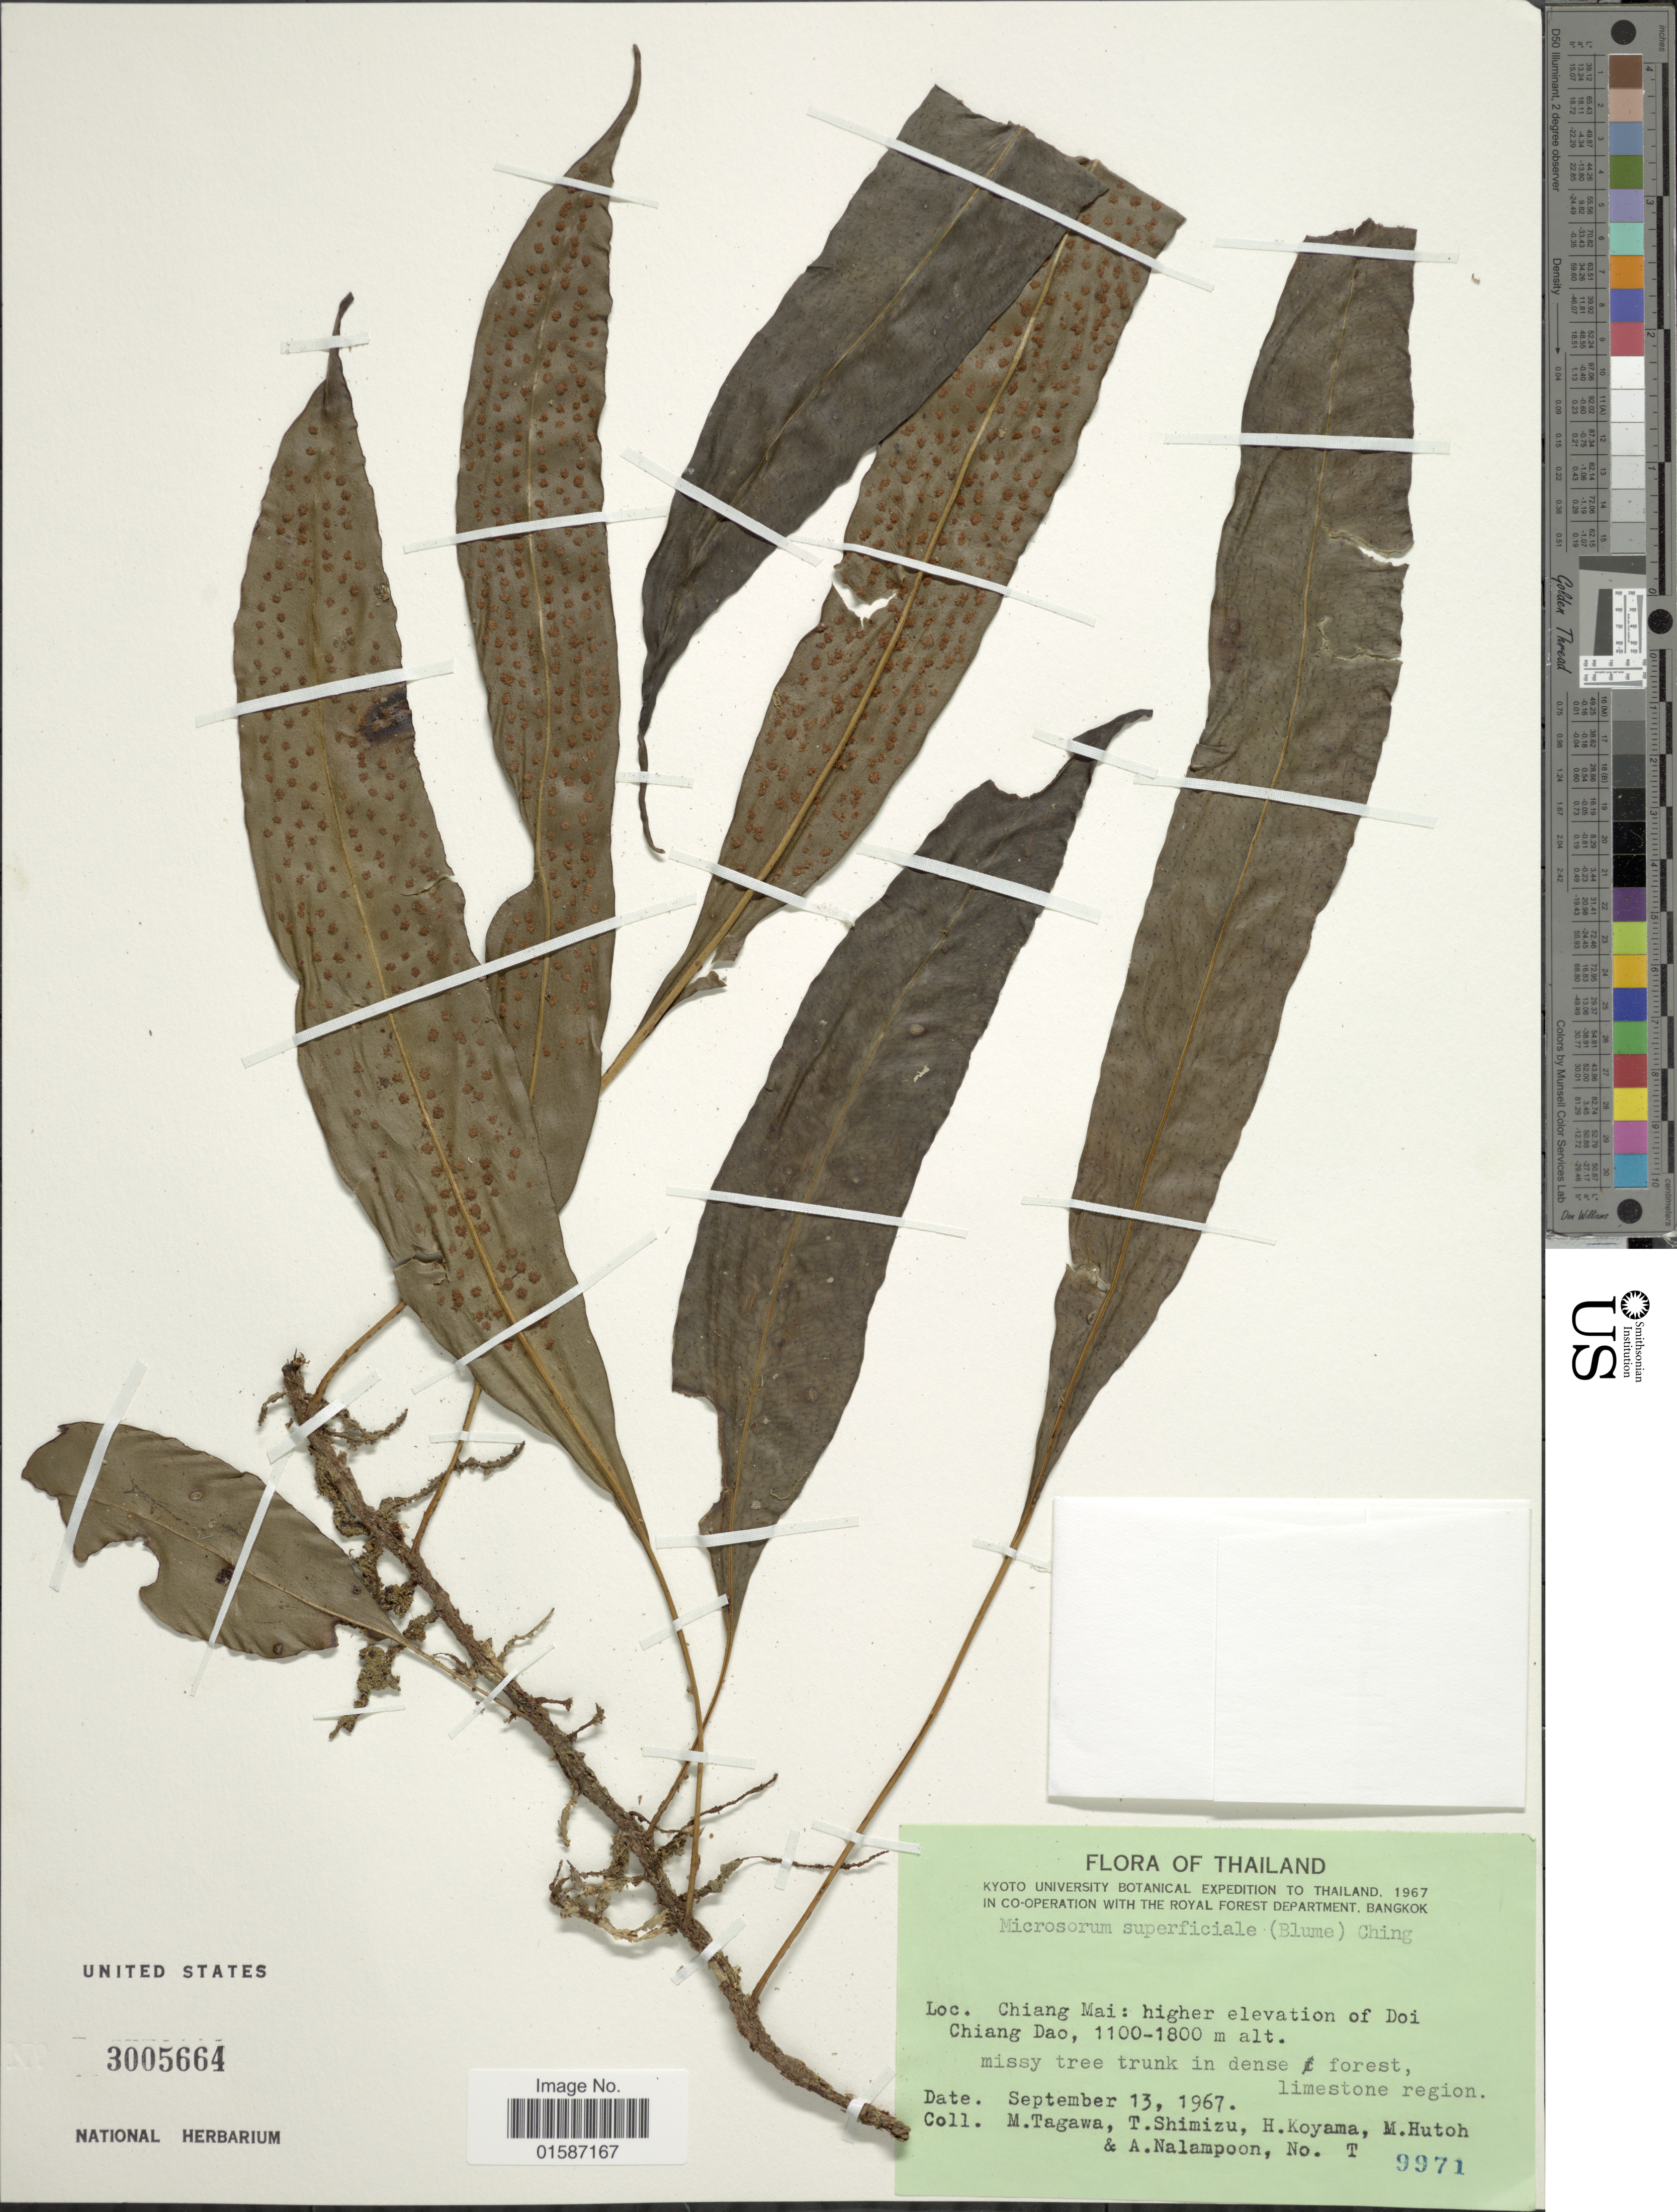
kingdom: Plantae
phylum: Tracheophyta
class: Polypodiopsida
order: Polypodiales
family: Polypodiaceae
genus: Lepidomicrosorium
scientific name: Lepidomicrosorium superficiale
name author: (Blume) Li S. Wang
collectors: M. Tagawa, T. Shimizu, H. Koyama, M. Hutoh & A. Nalampoon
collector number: T 9971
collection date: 1967-09-13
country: Thailand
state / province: Chiang Mai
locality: Higher elevation of Doi Chiang Dao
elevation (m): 1100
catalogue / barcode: US 3005664